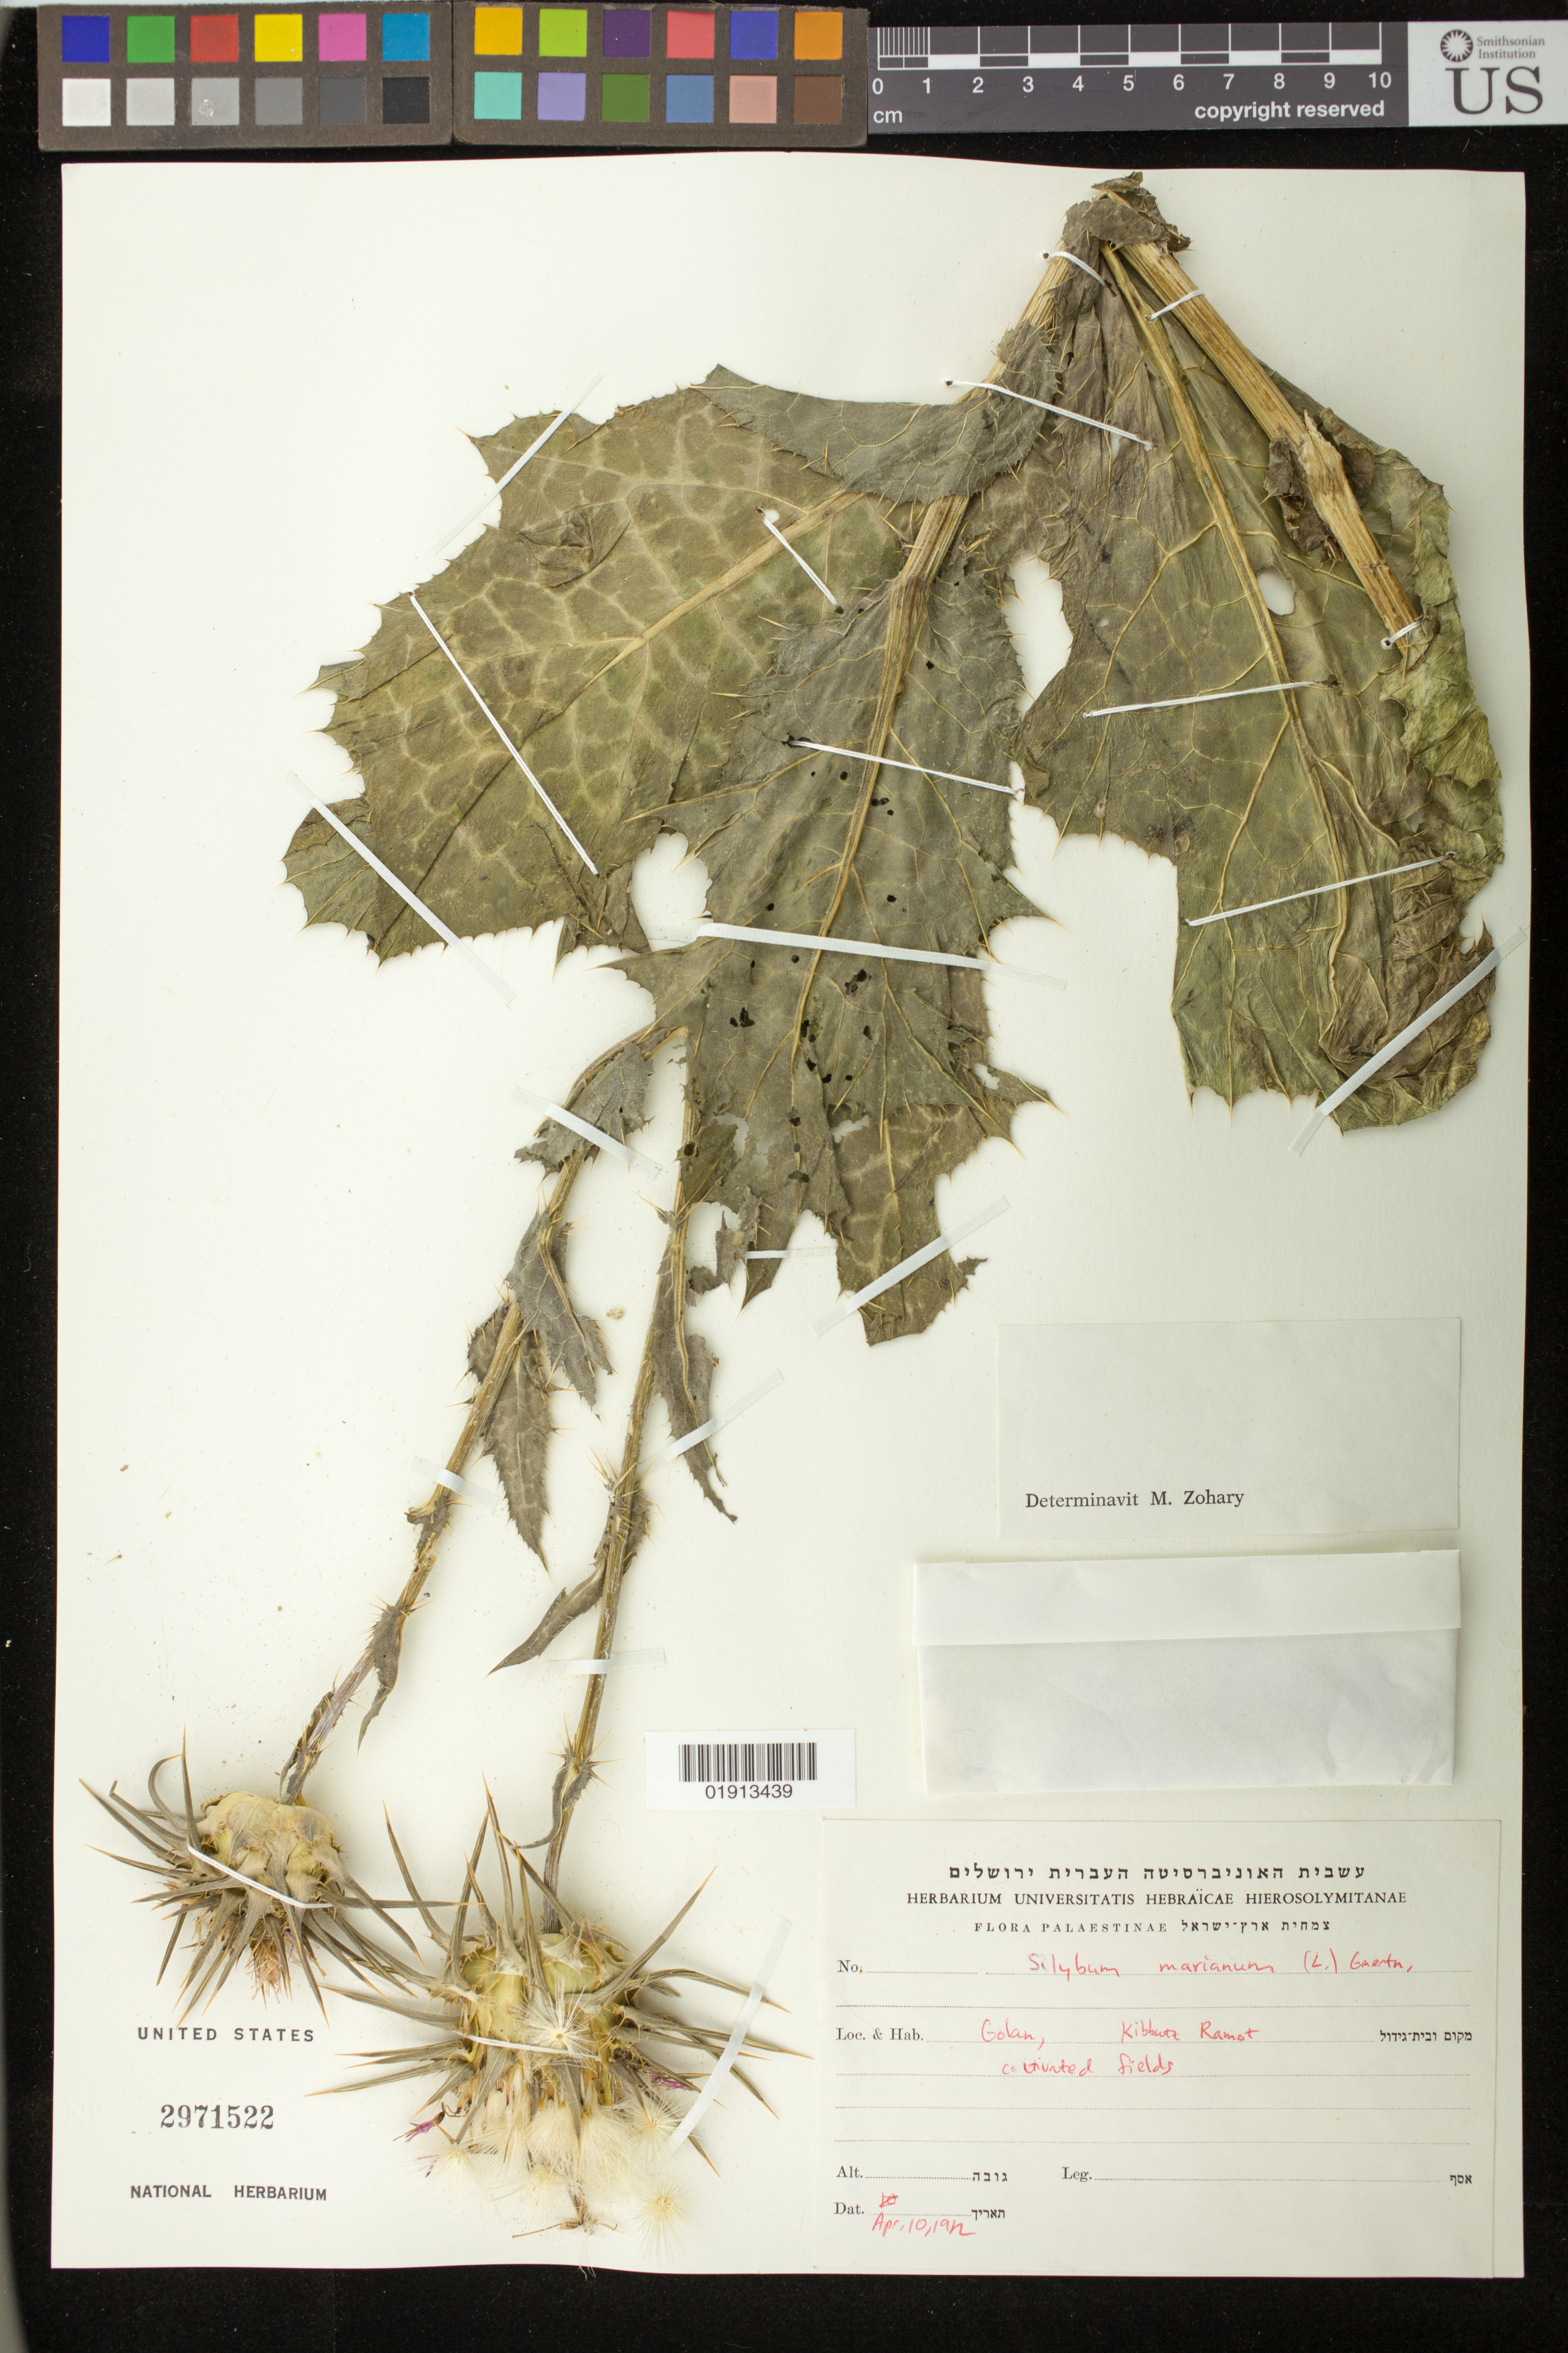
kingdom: Plantae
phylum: Tracheophyta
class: Magnoliopsida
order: Asterales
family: Asteraceae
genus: Silybum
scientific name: Silybum marianum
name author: (L.) Gaertn.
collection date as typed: Apr 10,1982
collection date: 1982-04-10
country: Syria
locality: Golan, Kibbutz Ramot.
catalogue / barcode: US 2971522